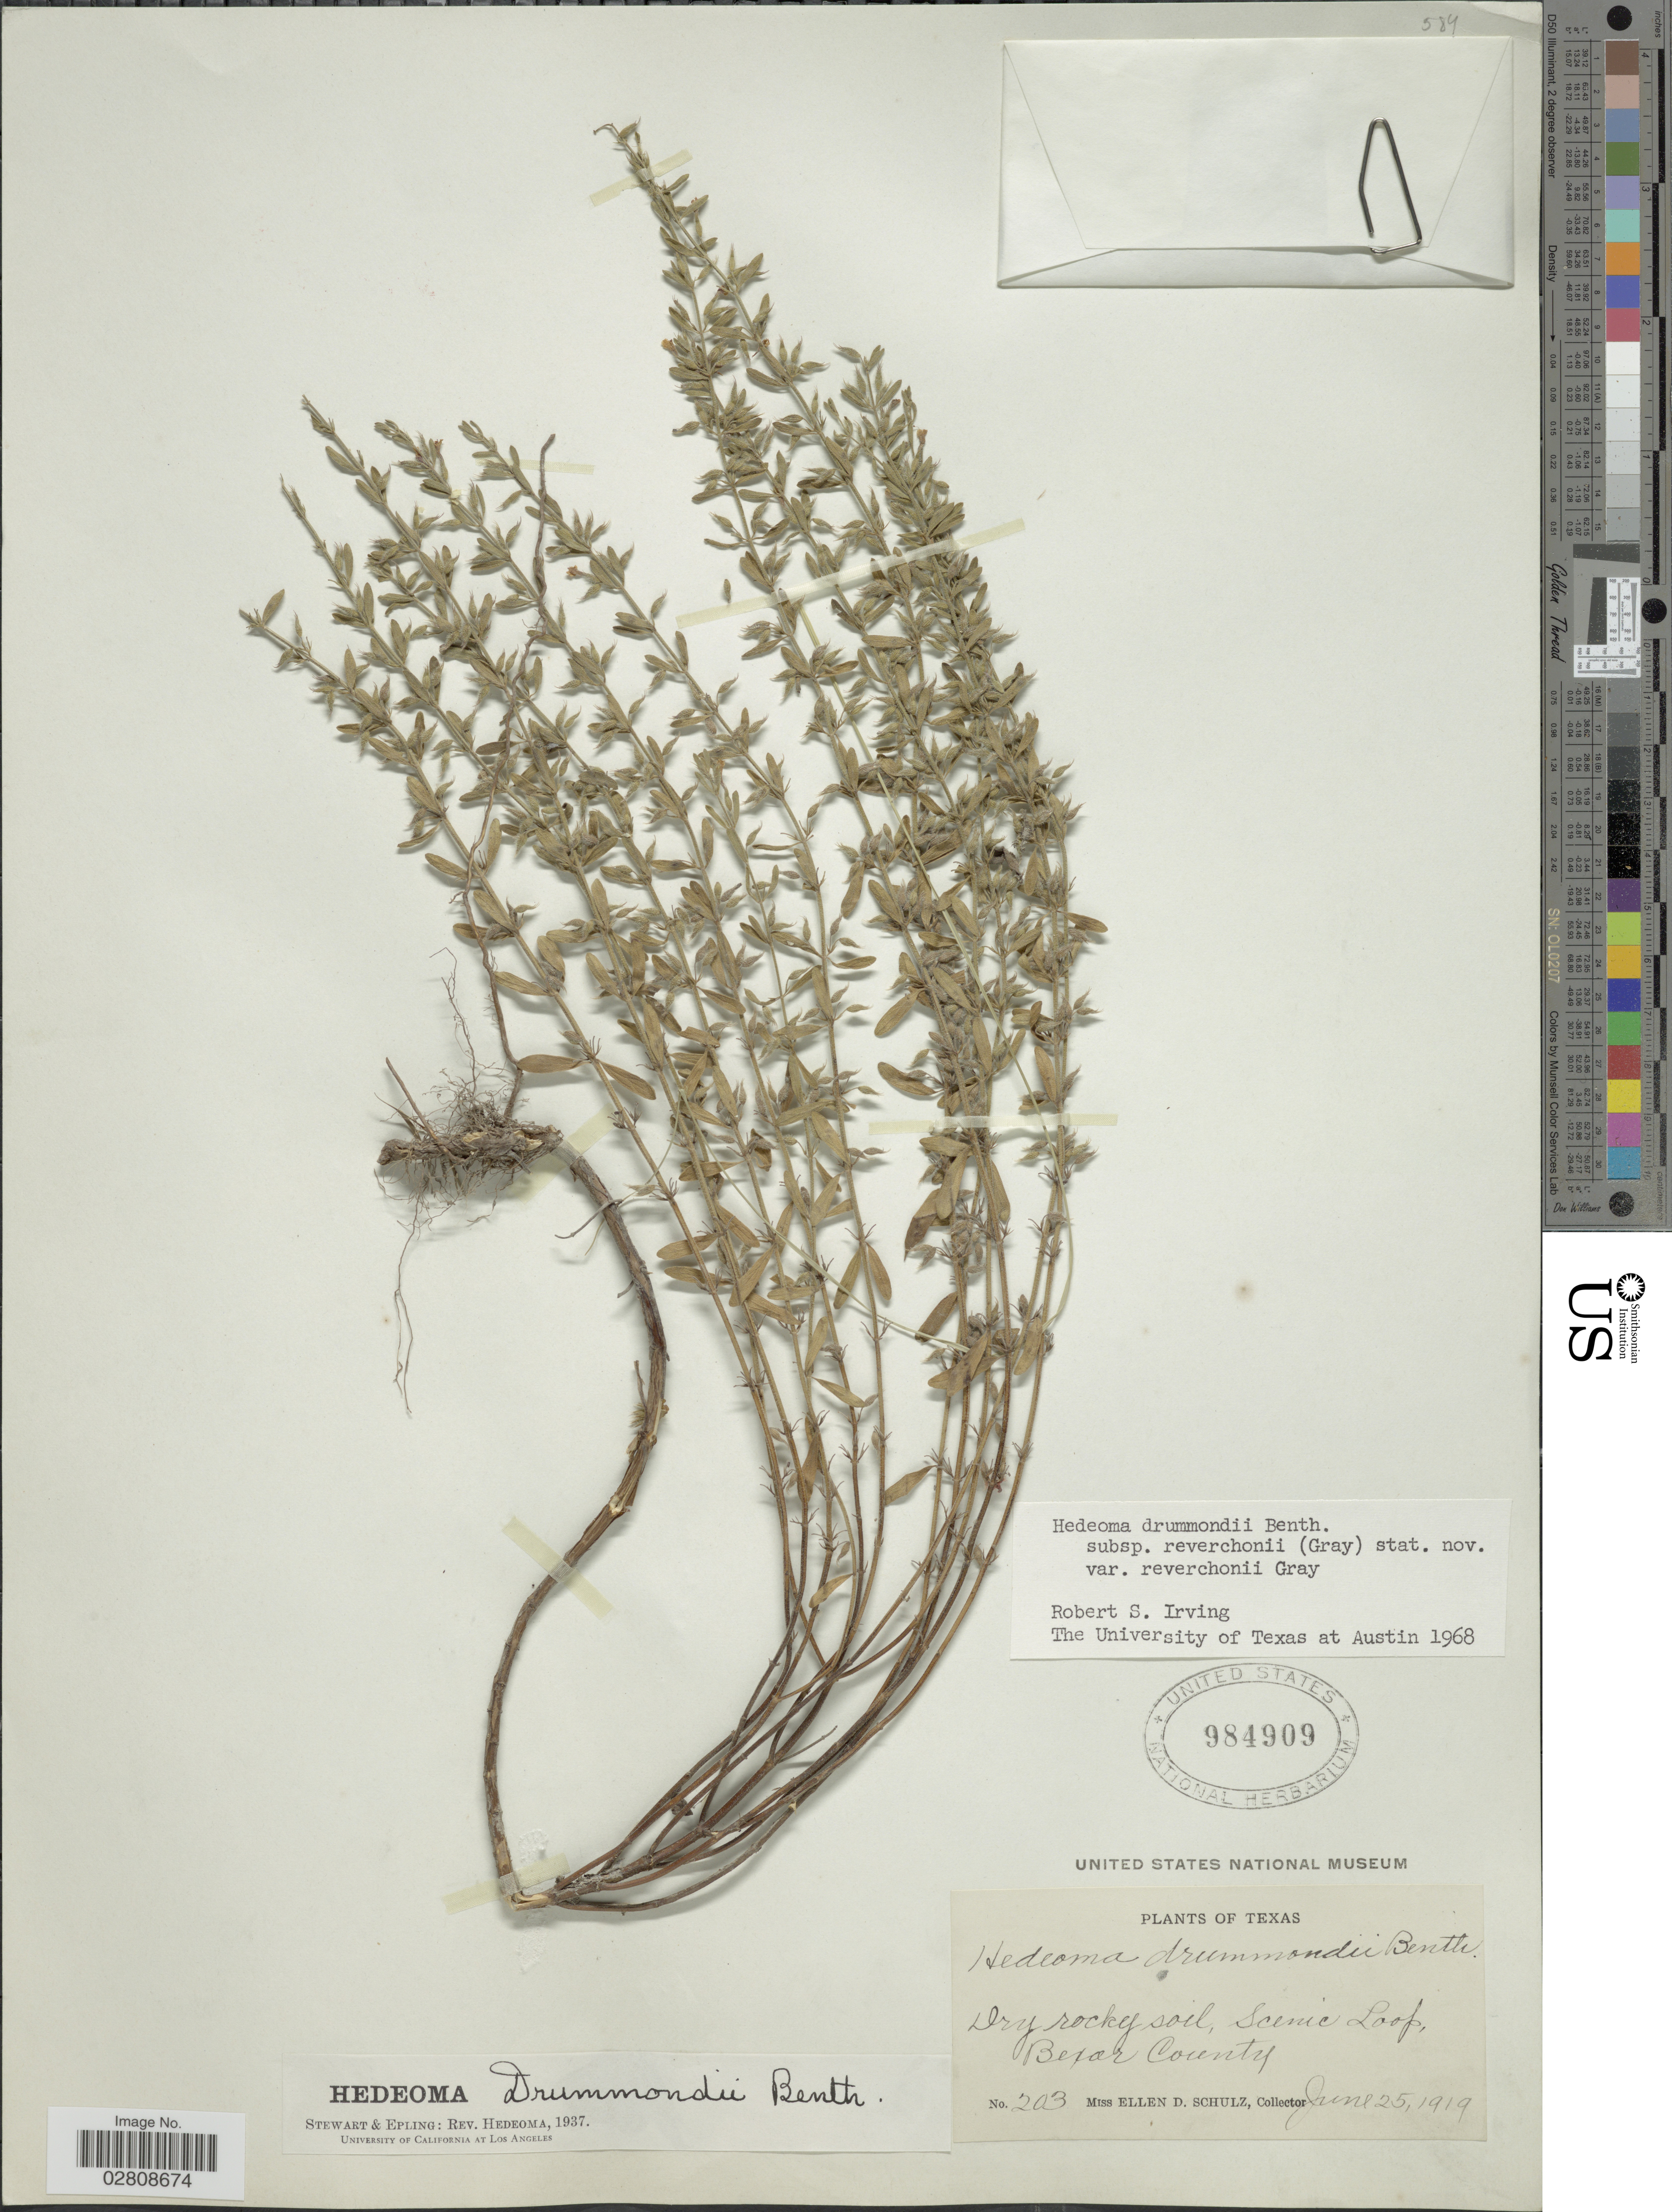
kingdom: Plantae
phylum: Tracheophyta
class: Magnoliopsida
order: Lamiales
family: Lamiaceae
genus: Hedeoma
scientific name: Hedeoma drummondii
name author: Benth.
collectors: E. D. Schulz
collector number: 203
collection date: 1919-06-25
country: United States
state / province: Texas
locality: Dry rocky soil, Scenic Loop, Bexar County.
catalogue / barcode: US 984909